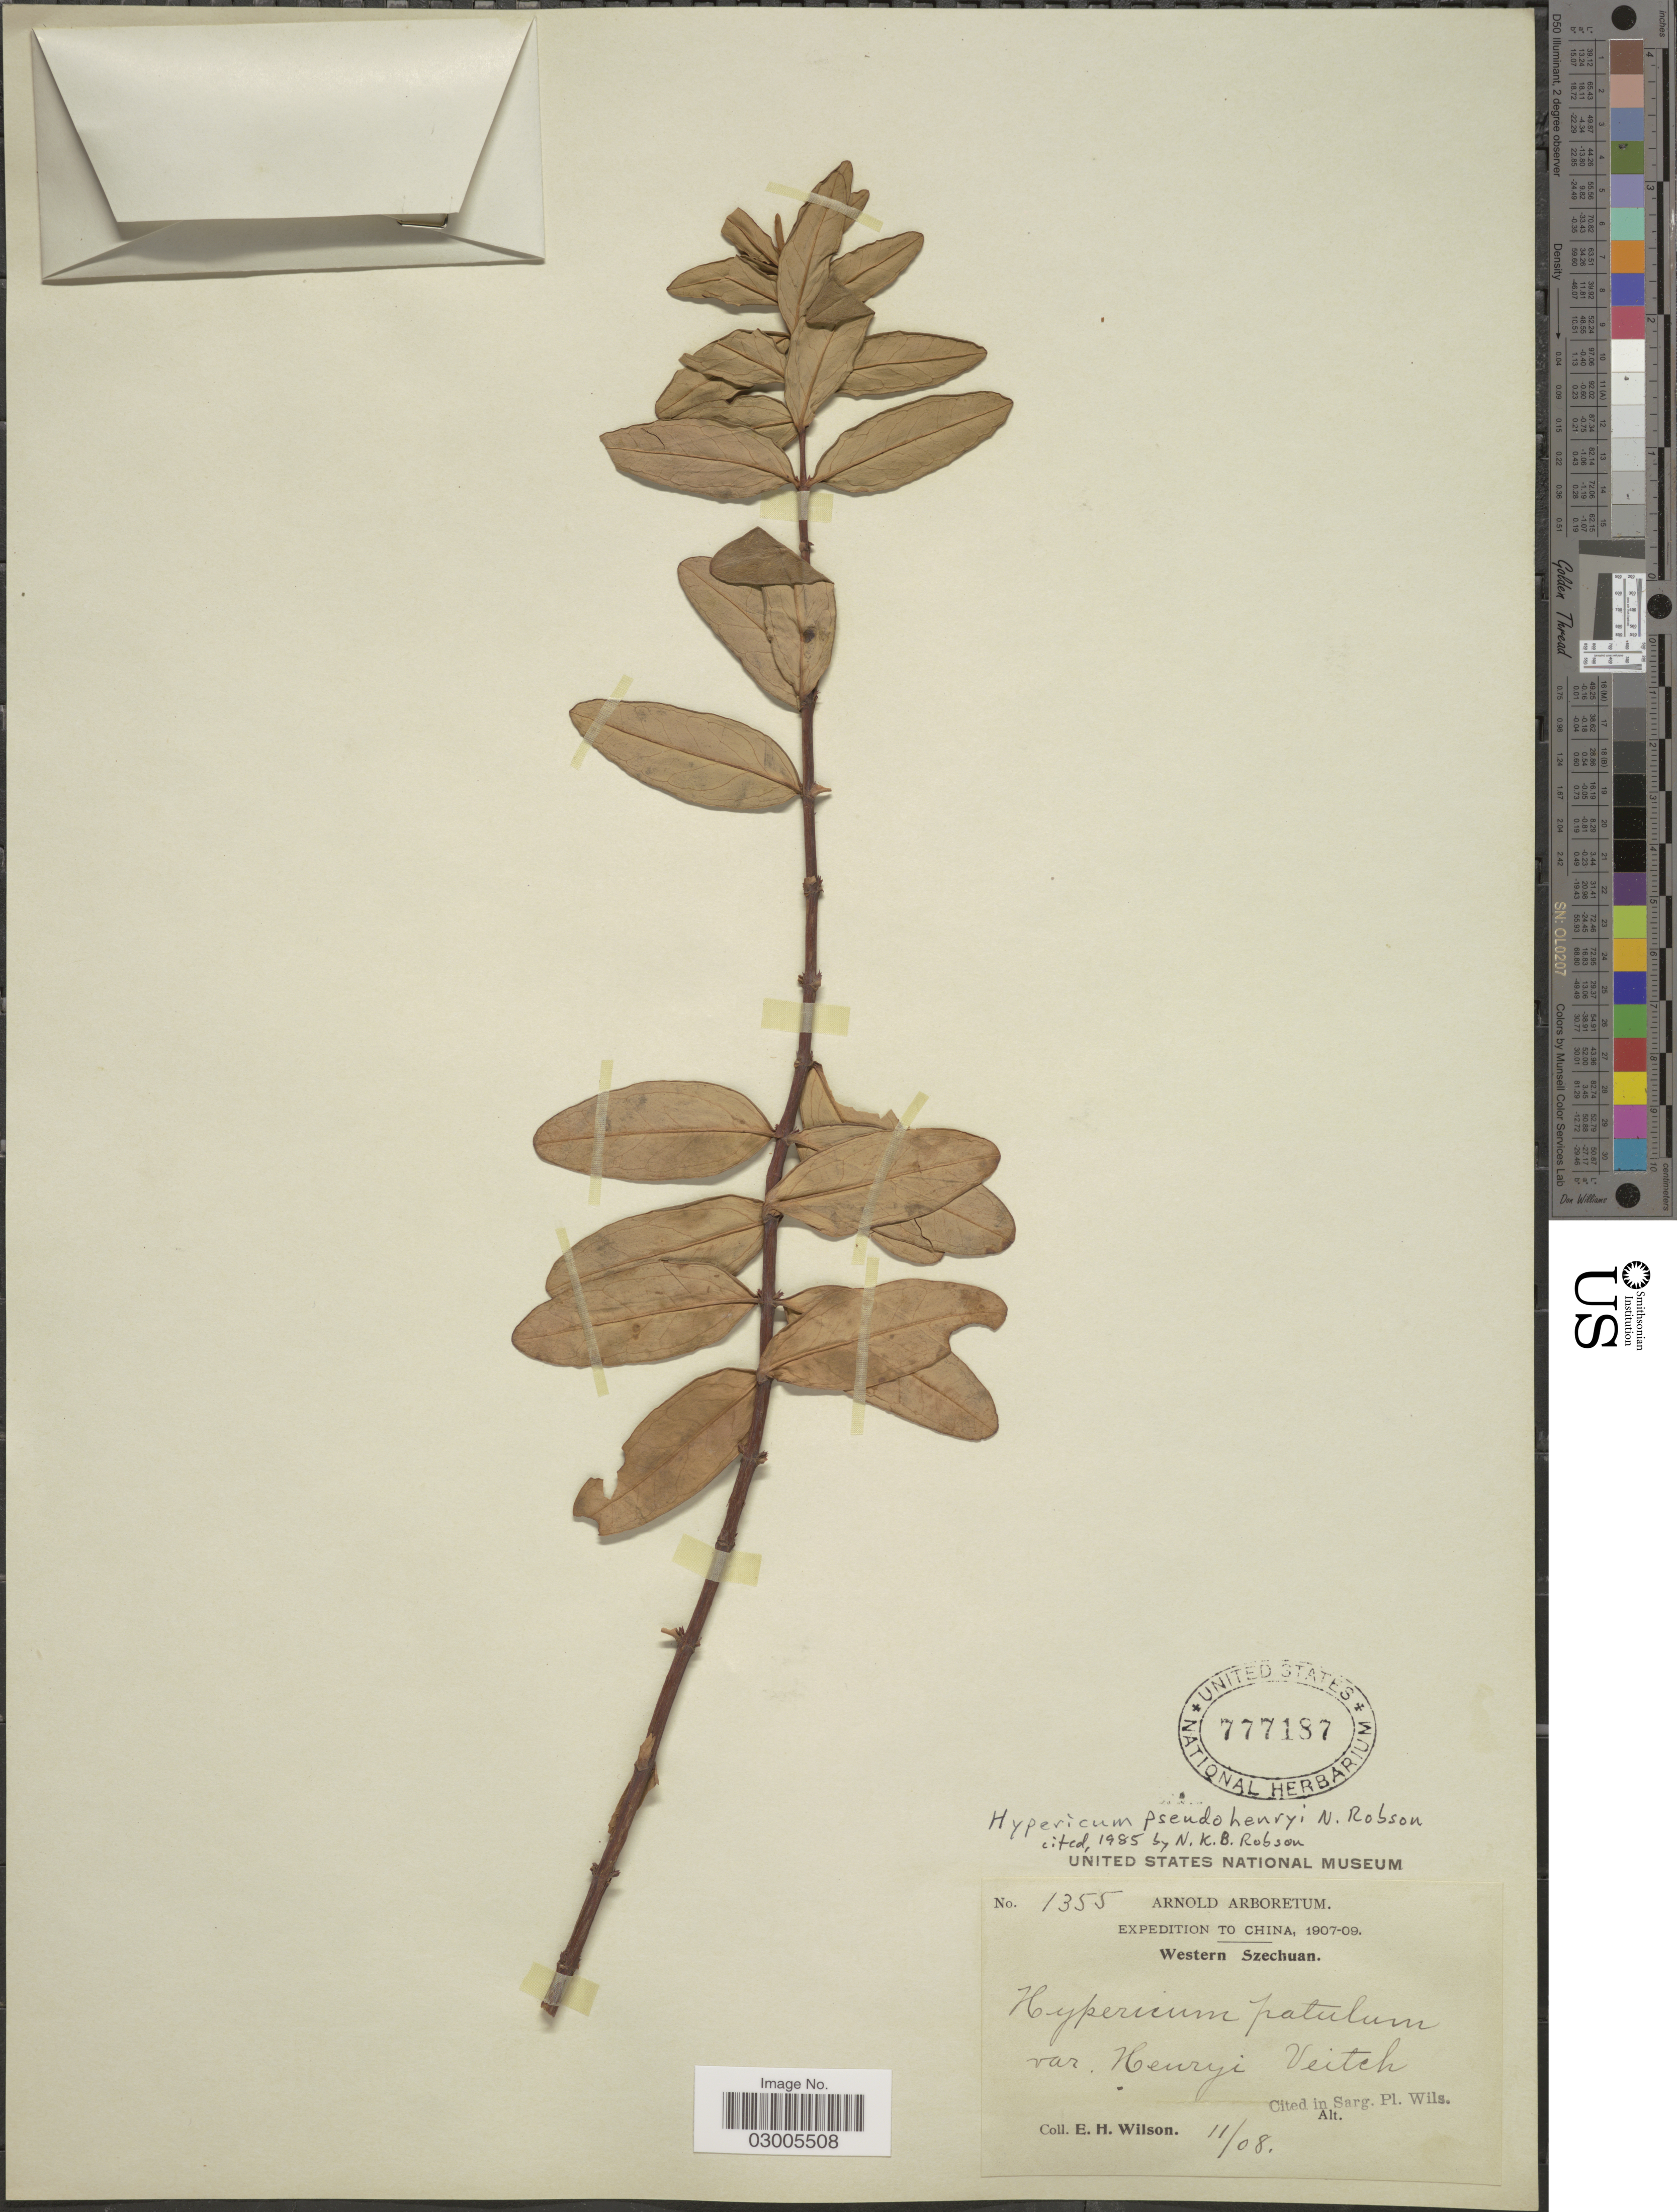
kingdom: Plantae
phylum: Tracheophyta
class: Magnoliopsida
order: Malpighiales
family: Hypericaceae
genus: Hypericum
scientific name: Hypericum pseudohenryi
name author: N. Robson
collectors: E. Wilson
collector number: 1355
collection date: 1908-11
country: China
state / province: Sichuan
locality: Western Szechuan.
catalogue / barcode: US 777187